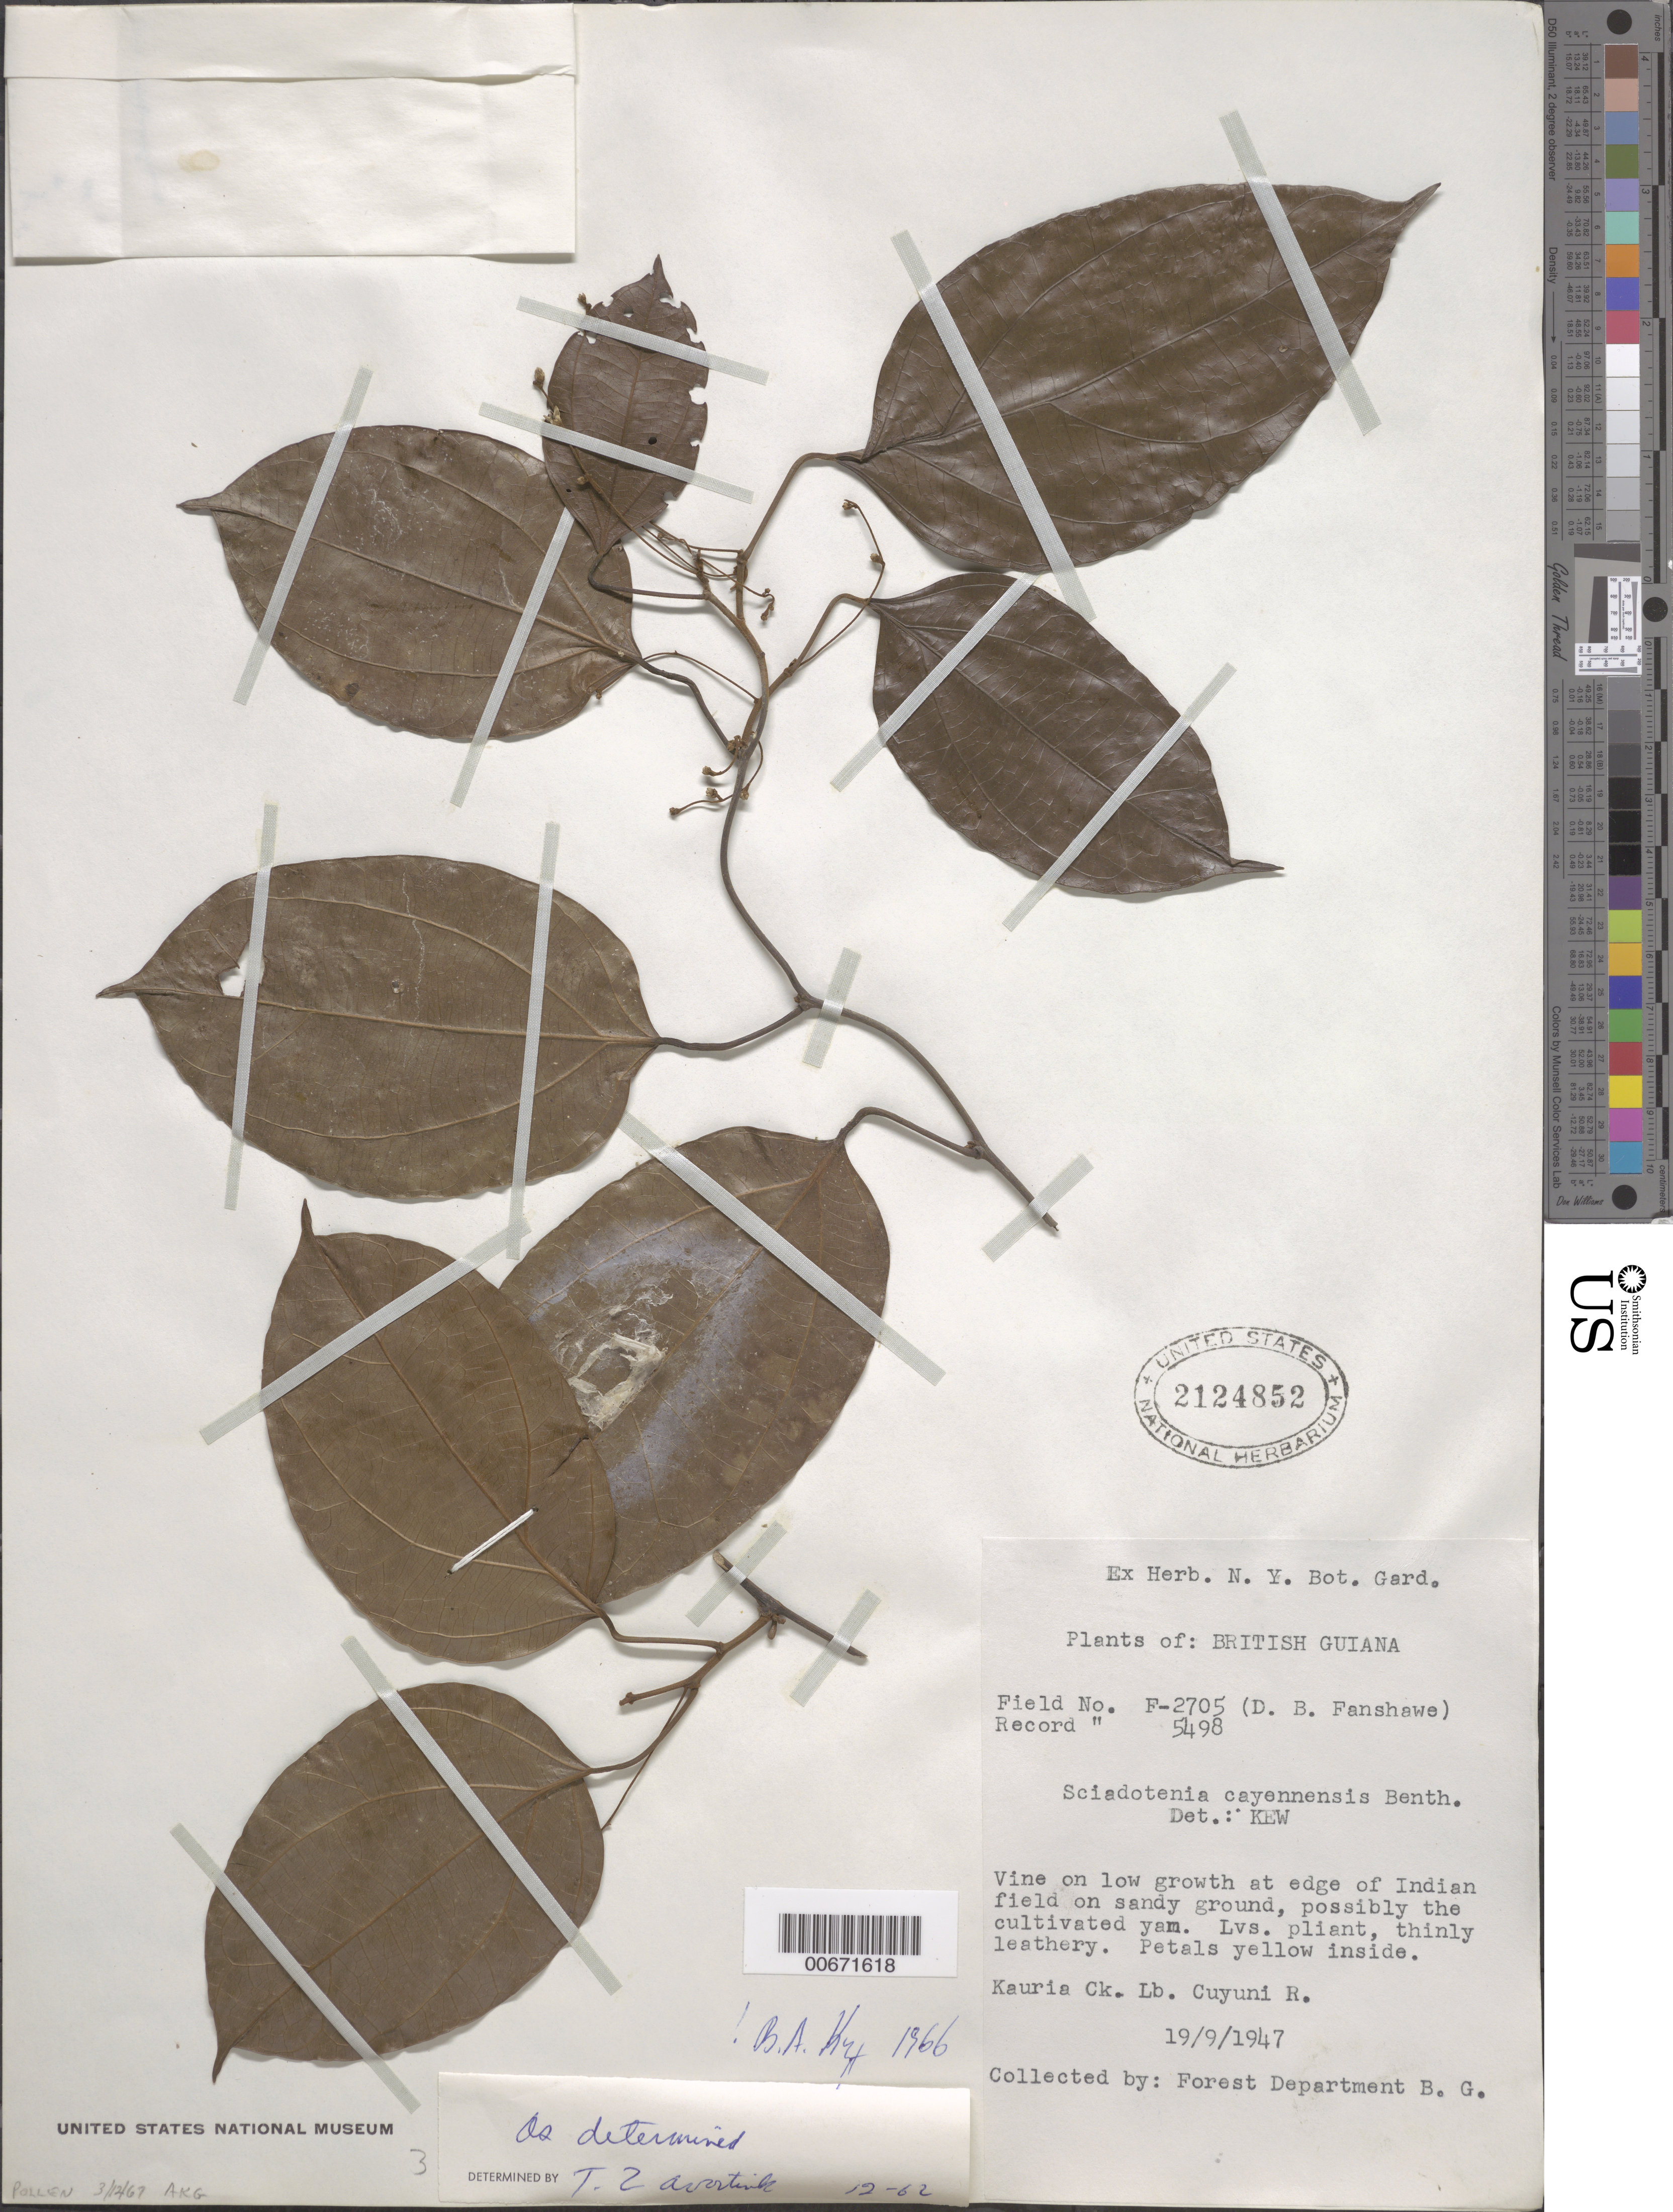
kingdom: Plantae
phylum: Tracheophyta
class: Magnoliopsida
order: Ranunculales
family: Menispermaceae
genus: Sciadotenia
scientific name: Sciadotenia cayennensis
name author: Benth.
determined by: Krukoff, B. A.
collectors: Forest Dept. B. G. & British Guiana Forestry Dept.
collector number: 5498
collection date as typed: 19-Sep-47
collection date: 1947-09-19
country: Guyana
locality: Kauria Creek, Cuyuni R.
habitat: Sandy ground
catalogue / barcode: US 2124852